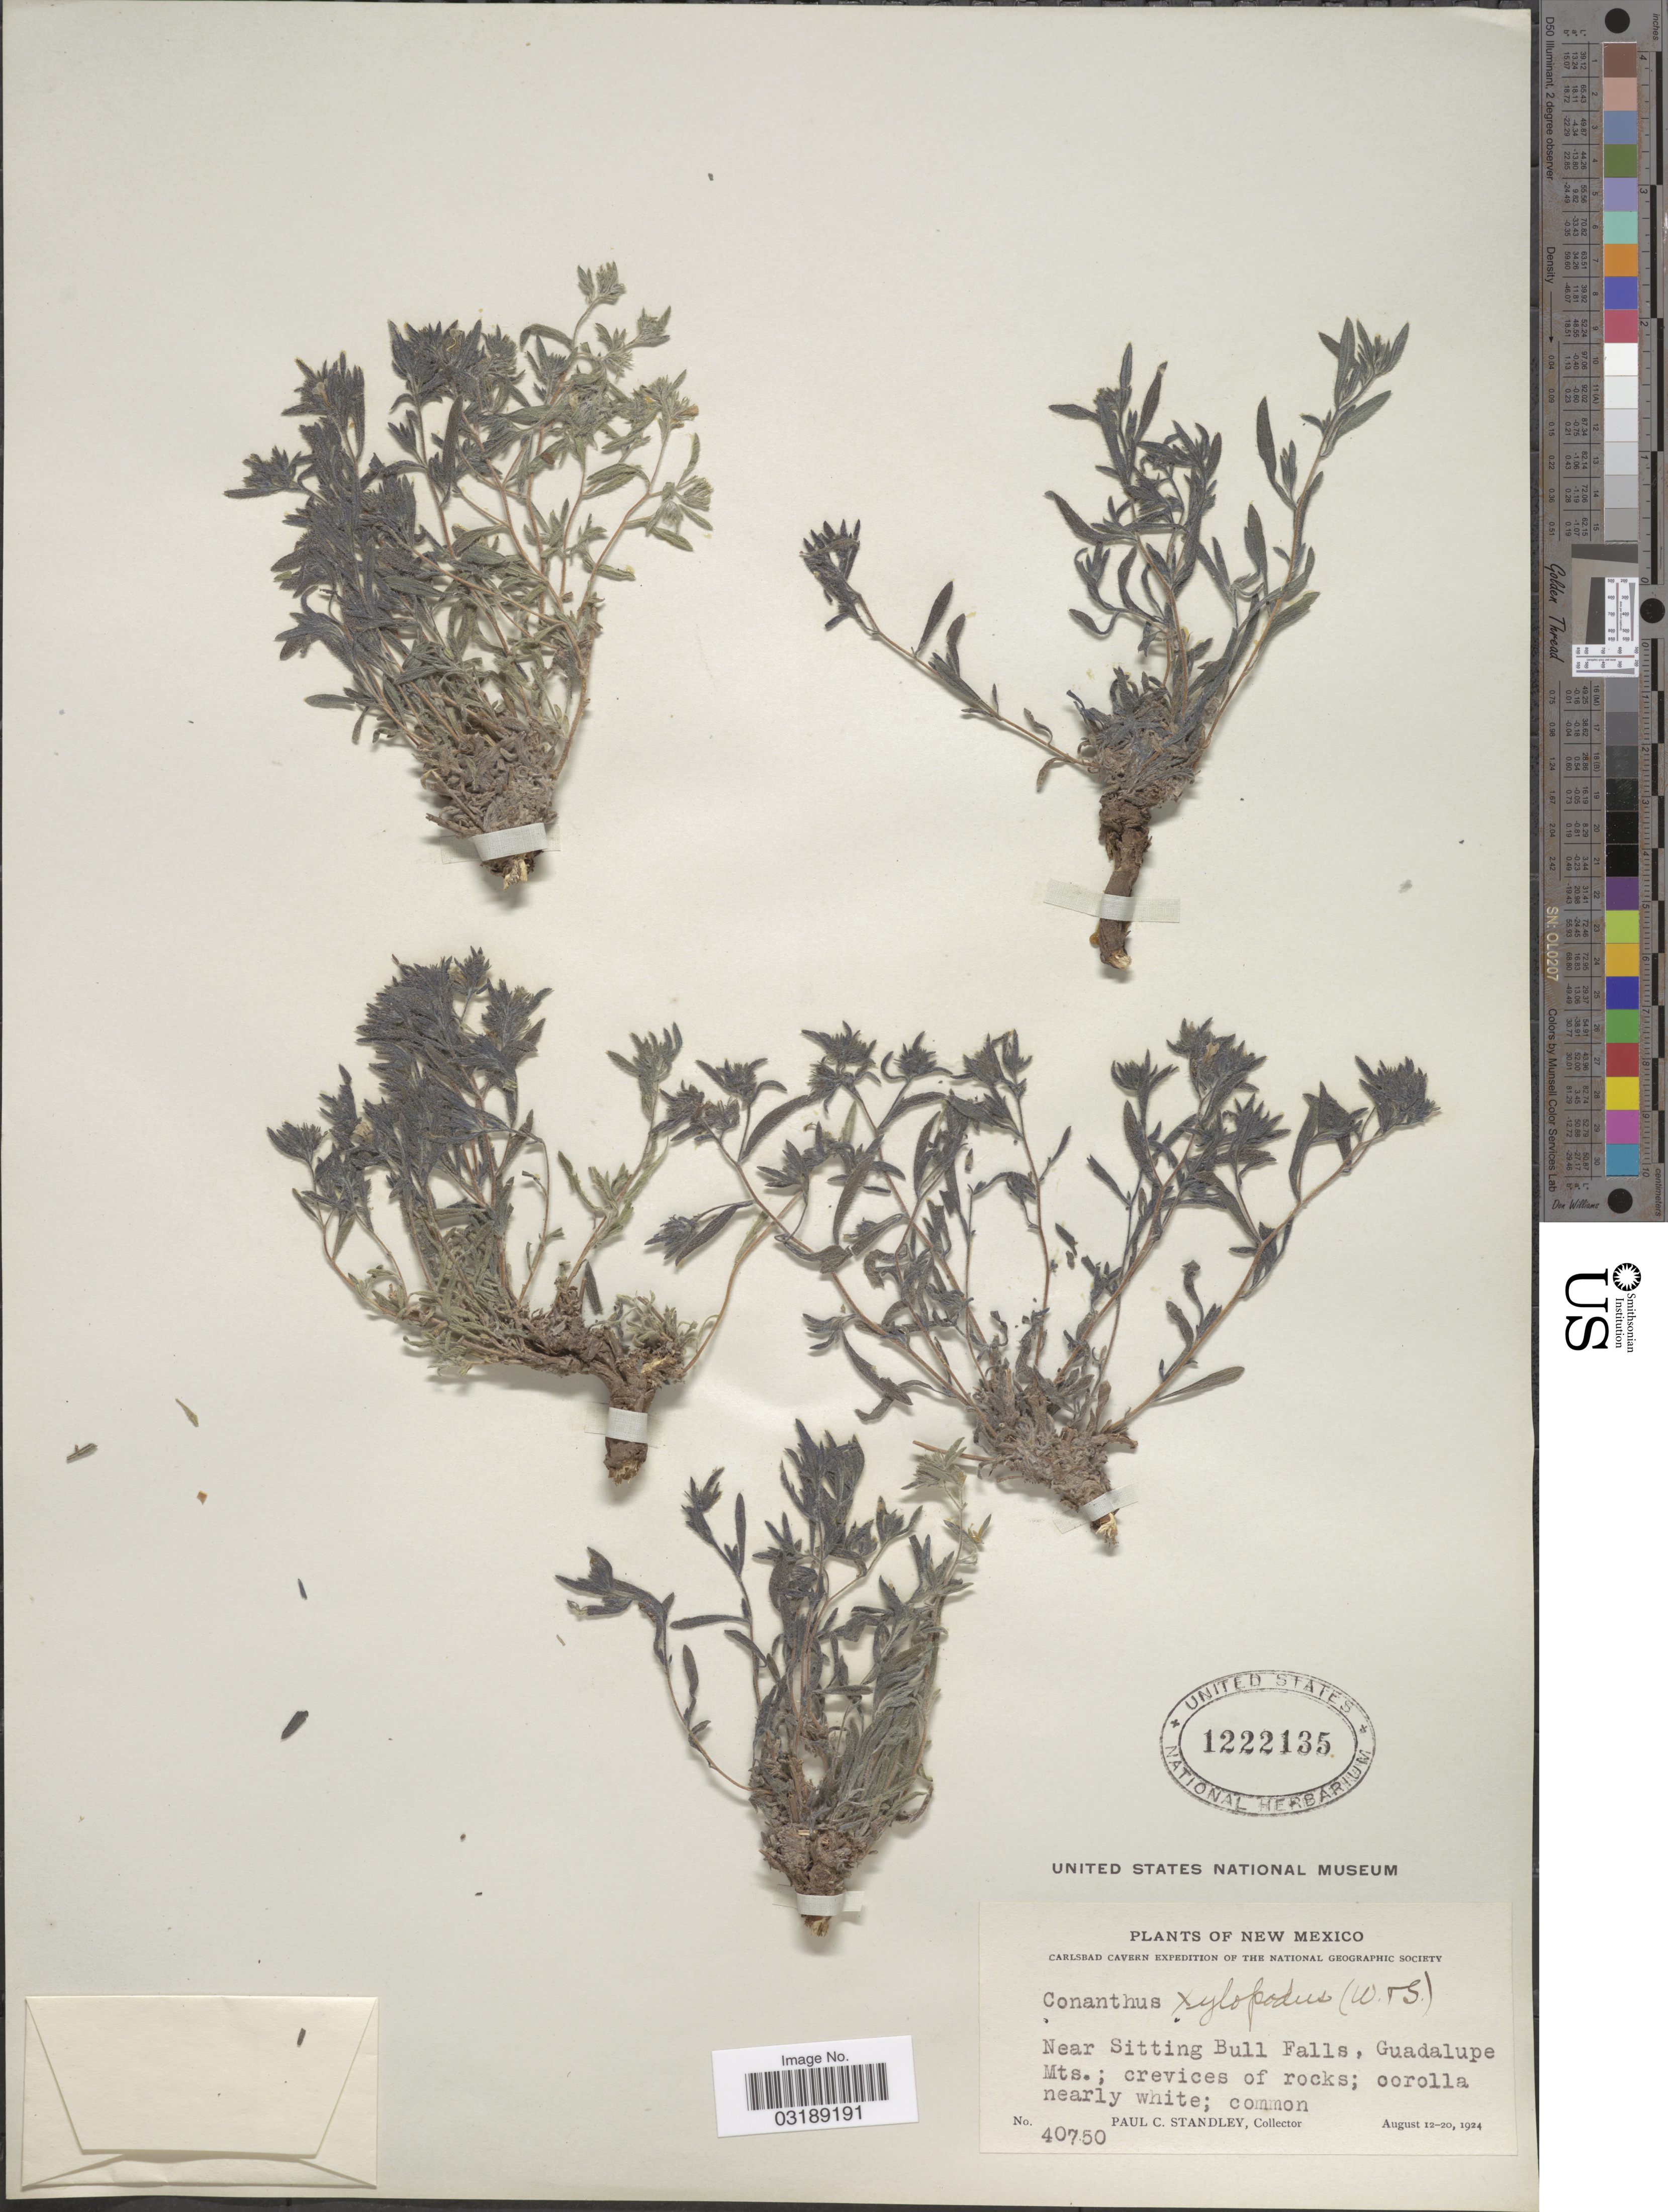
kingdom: Plantae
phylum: Tracheophyta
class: Magnoliopsida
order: Boraginales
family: Namaceae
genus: Nama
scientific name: Nama xylopoda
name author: (Wooton & Standl.) C.L. Hitchc.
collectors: P. C. Standley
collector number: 40750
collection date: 1924-08-12/1924-08-20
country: United States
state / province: New Mexico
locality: Near Sitting Bull Falls, Guadalupe Mts.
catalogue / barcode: US 1222135